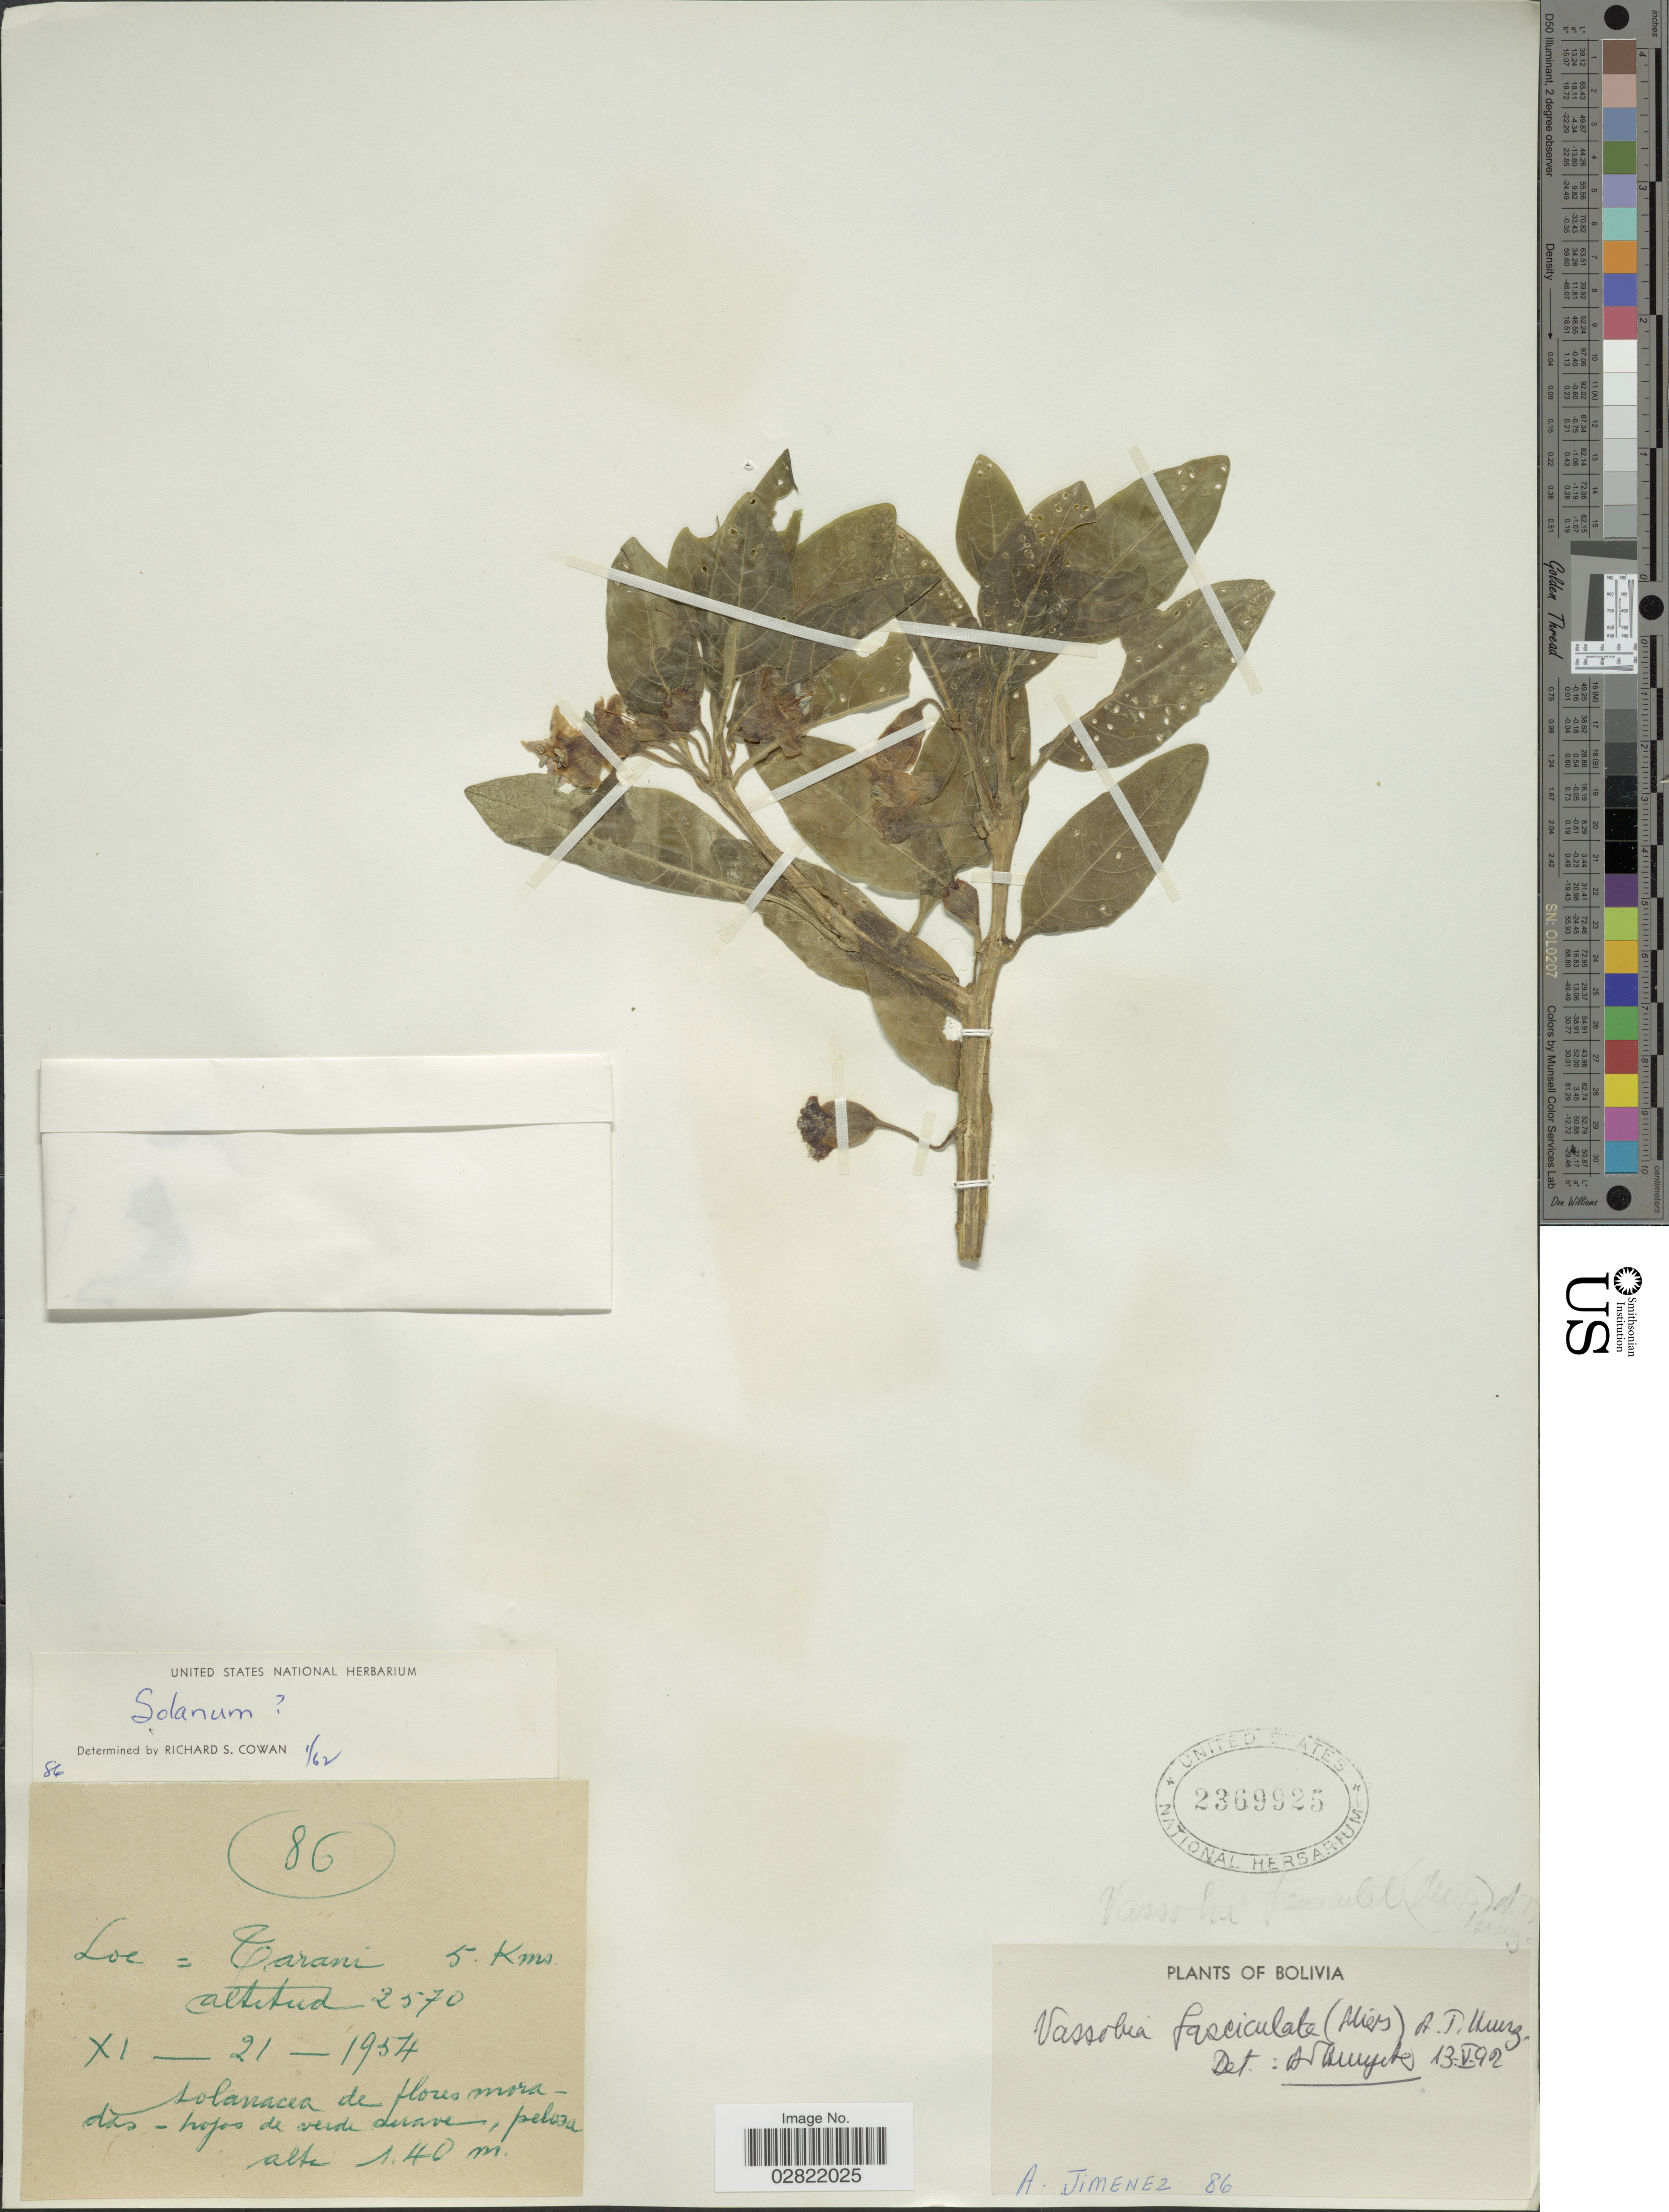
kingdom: Plantae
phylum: Tracheophyta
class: Magnoliopsida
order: Solanales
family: Solanaceae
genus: Vassobia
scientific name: Vassobia fasciculata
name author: (Miers) Hunz.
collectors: A. Jimenez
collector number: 86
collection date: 1954-11-21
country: Bolivia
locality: Carani 5 Kms.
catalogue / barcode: US 2369925